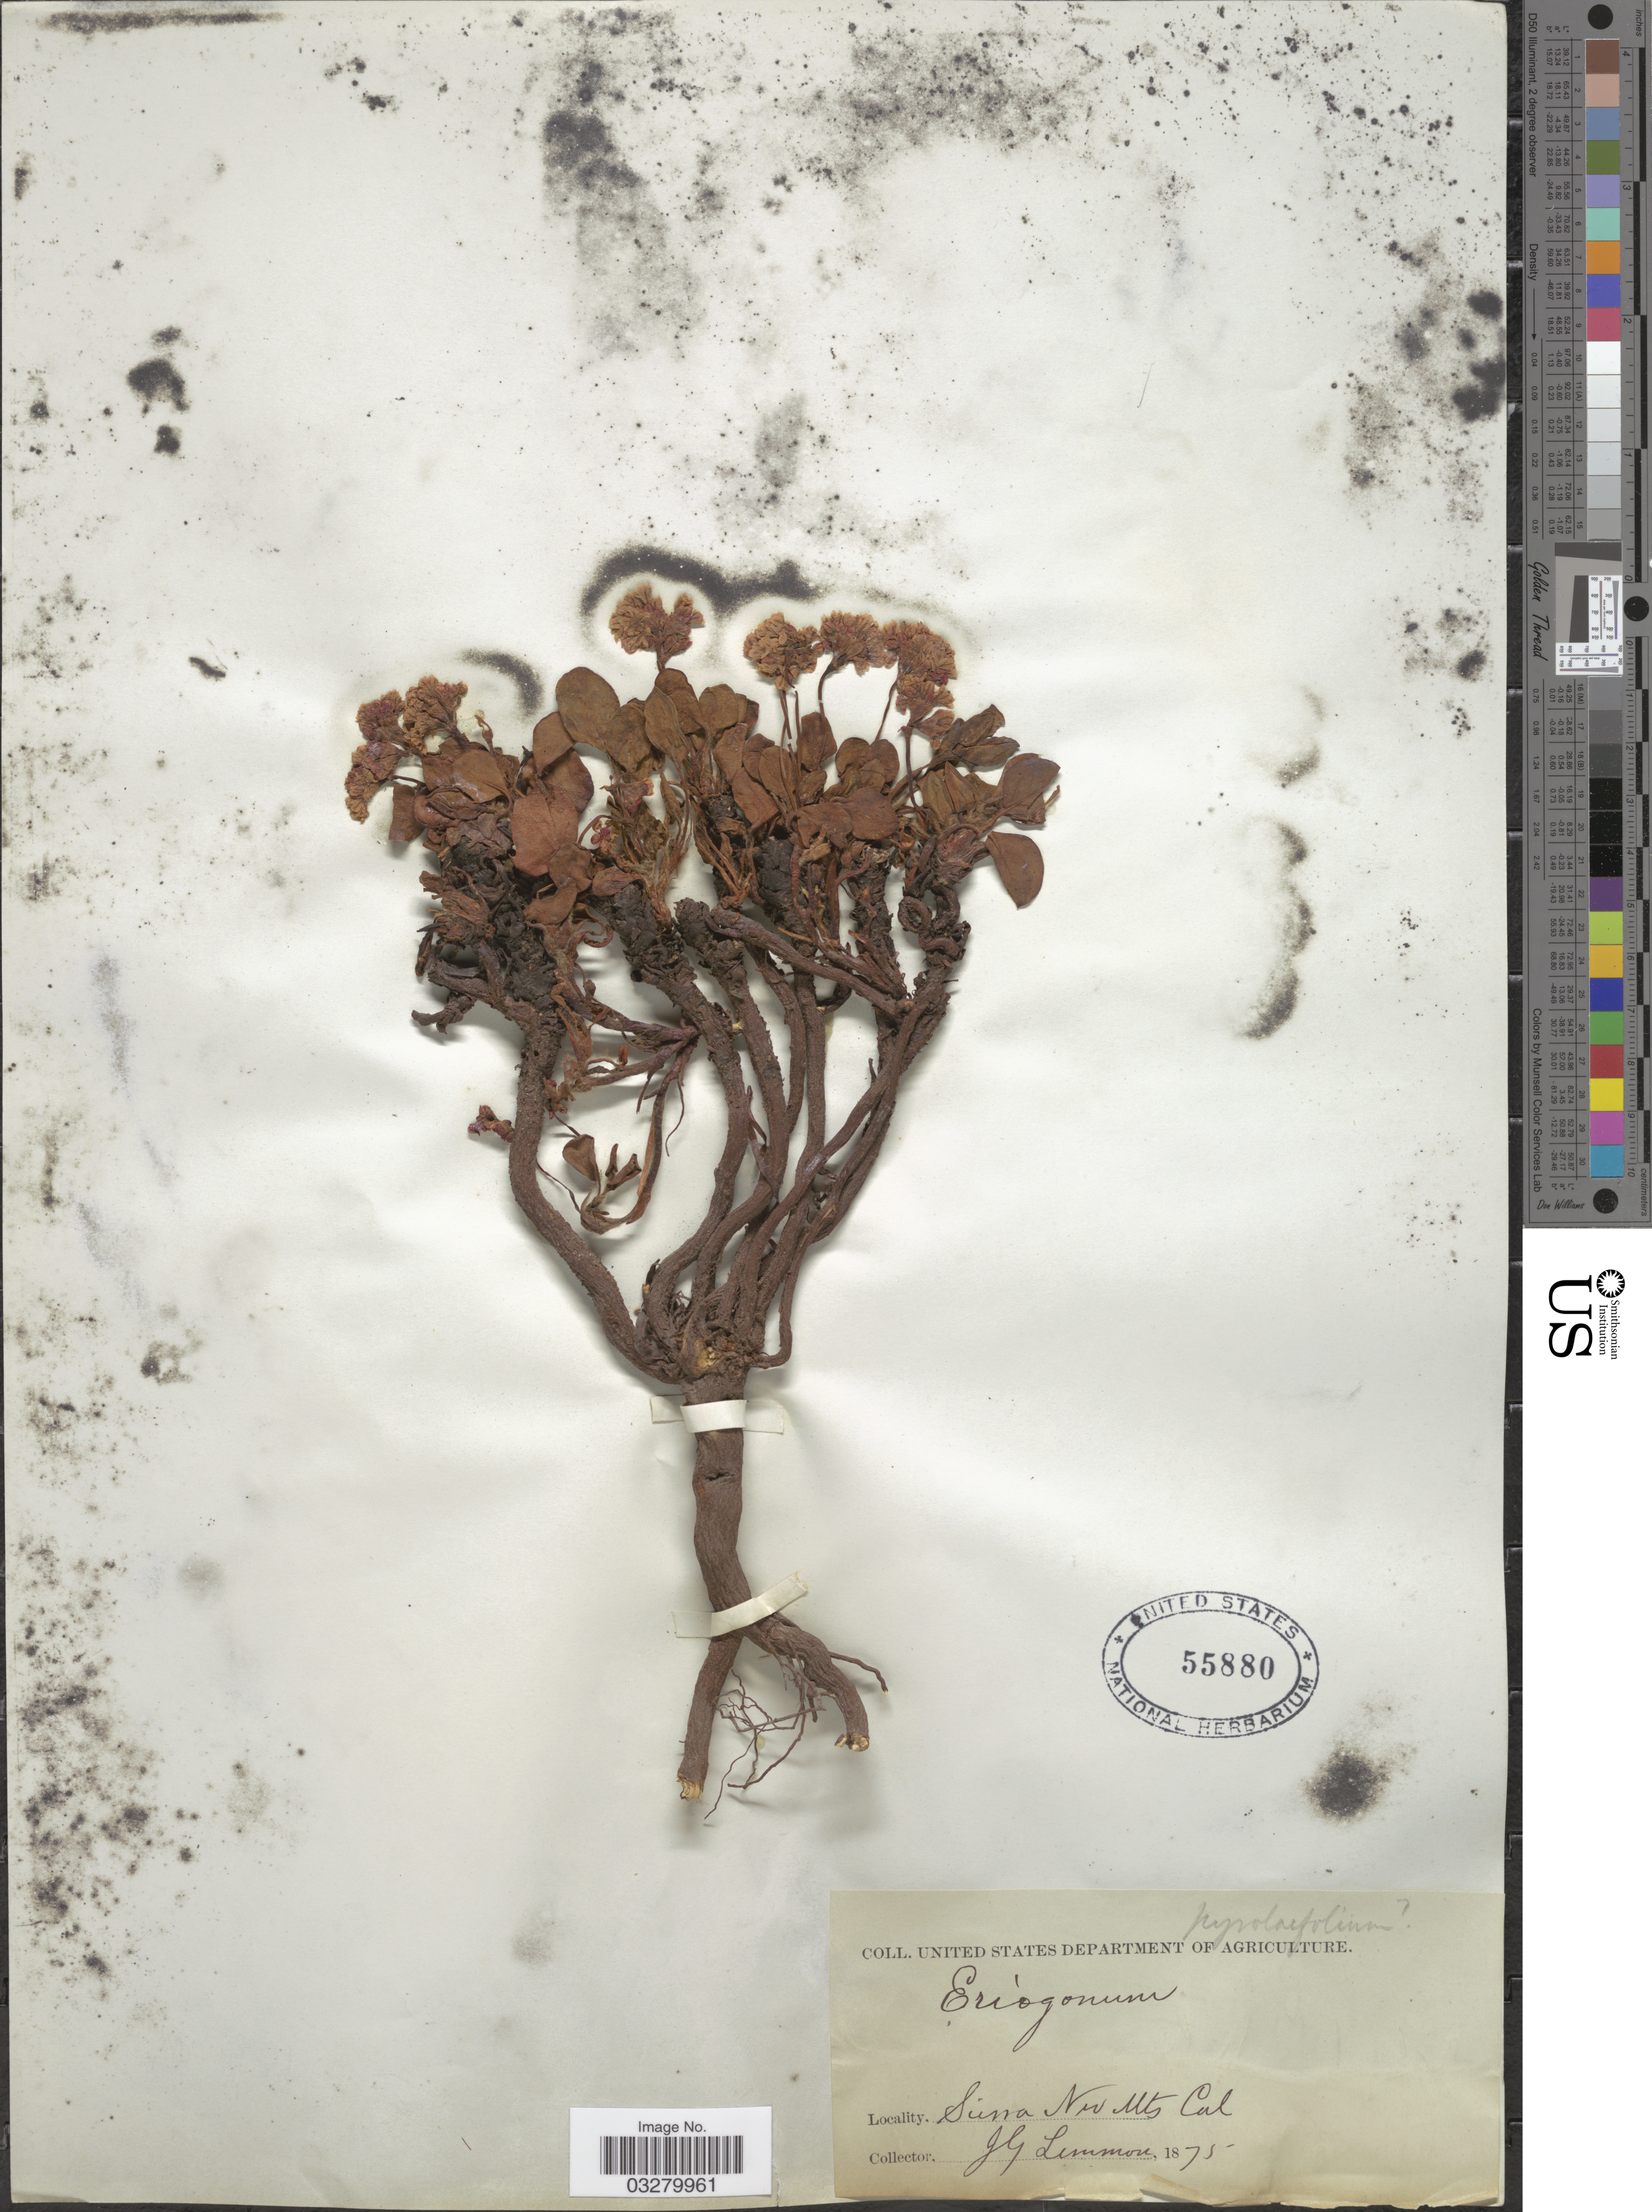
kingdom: Plantae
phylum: Tracheophyta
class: Magnoliopsida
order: Caryophyllales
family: Polygonaceae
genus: Eriogonum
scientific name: Eriogonum pyrolifolium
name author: Hook.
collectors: J. Lemmon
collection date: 1875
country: United States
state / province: California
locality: Sierra Nev Mts.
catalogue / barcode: US 55880